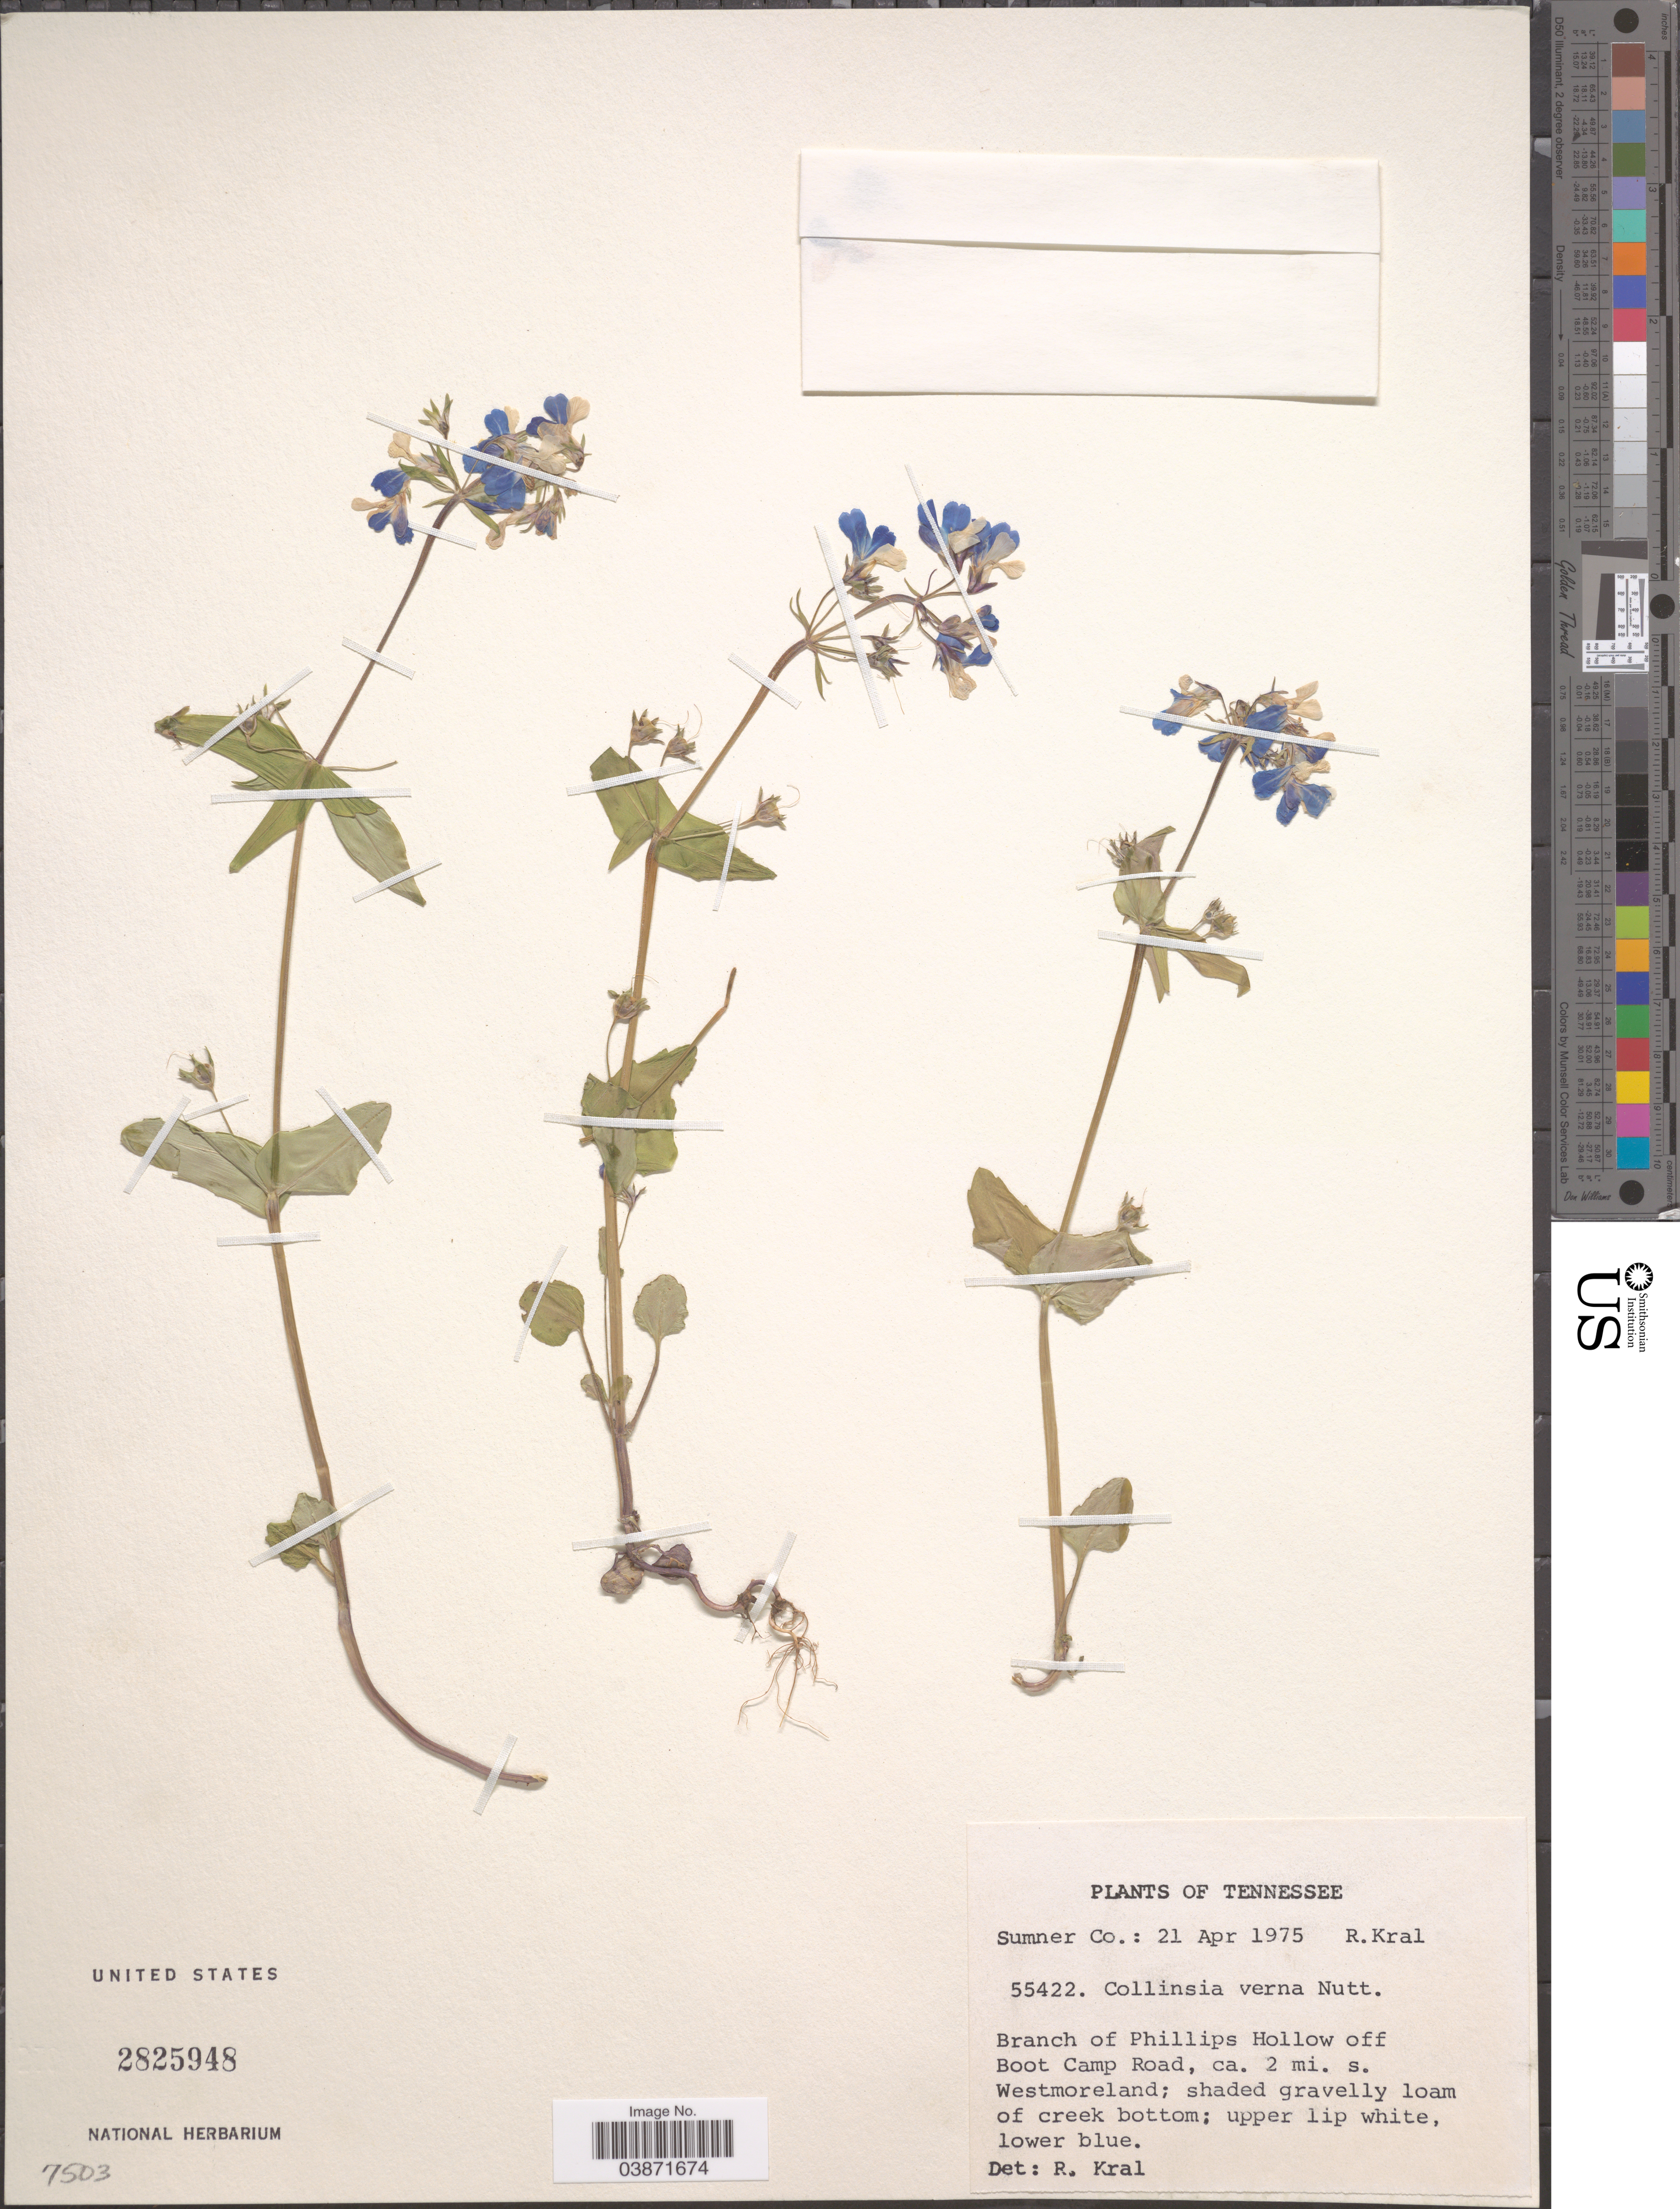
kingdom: Plantae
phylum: Tracheophyta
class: Magnoliopsida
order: Lamiales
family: Plantaginaceae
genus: Collinsia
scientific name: Collinsia verna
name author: Nutt.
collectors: R. Kral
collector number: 55422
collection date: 1975-04-21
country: United States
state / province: Tennessee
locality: Sumner Co. Branch of Phillips Hollow off Boot Camp Road, ca. 2 mi. s. Westmoreland.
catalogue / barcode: US 2825948